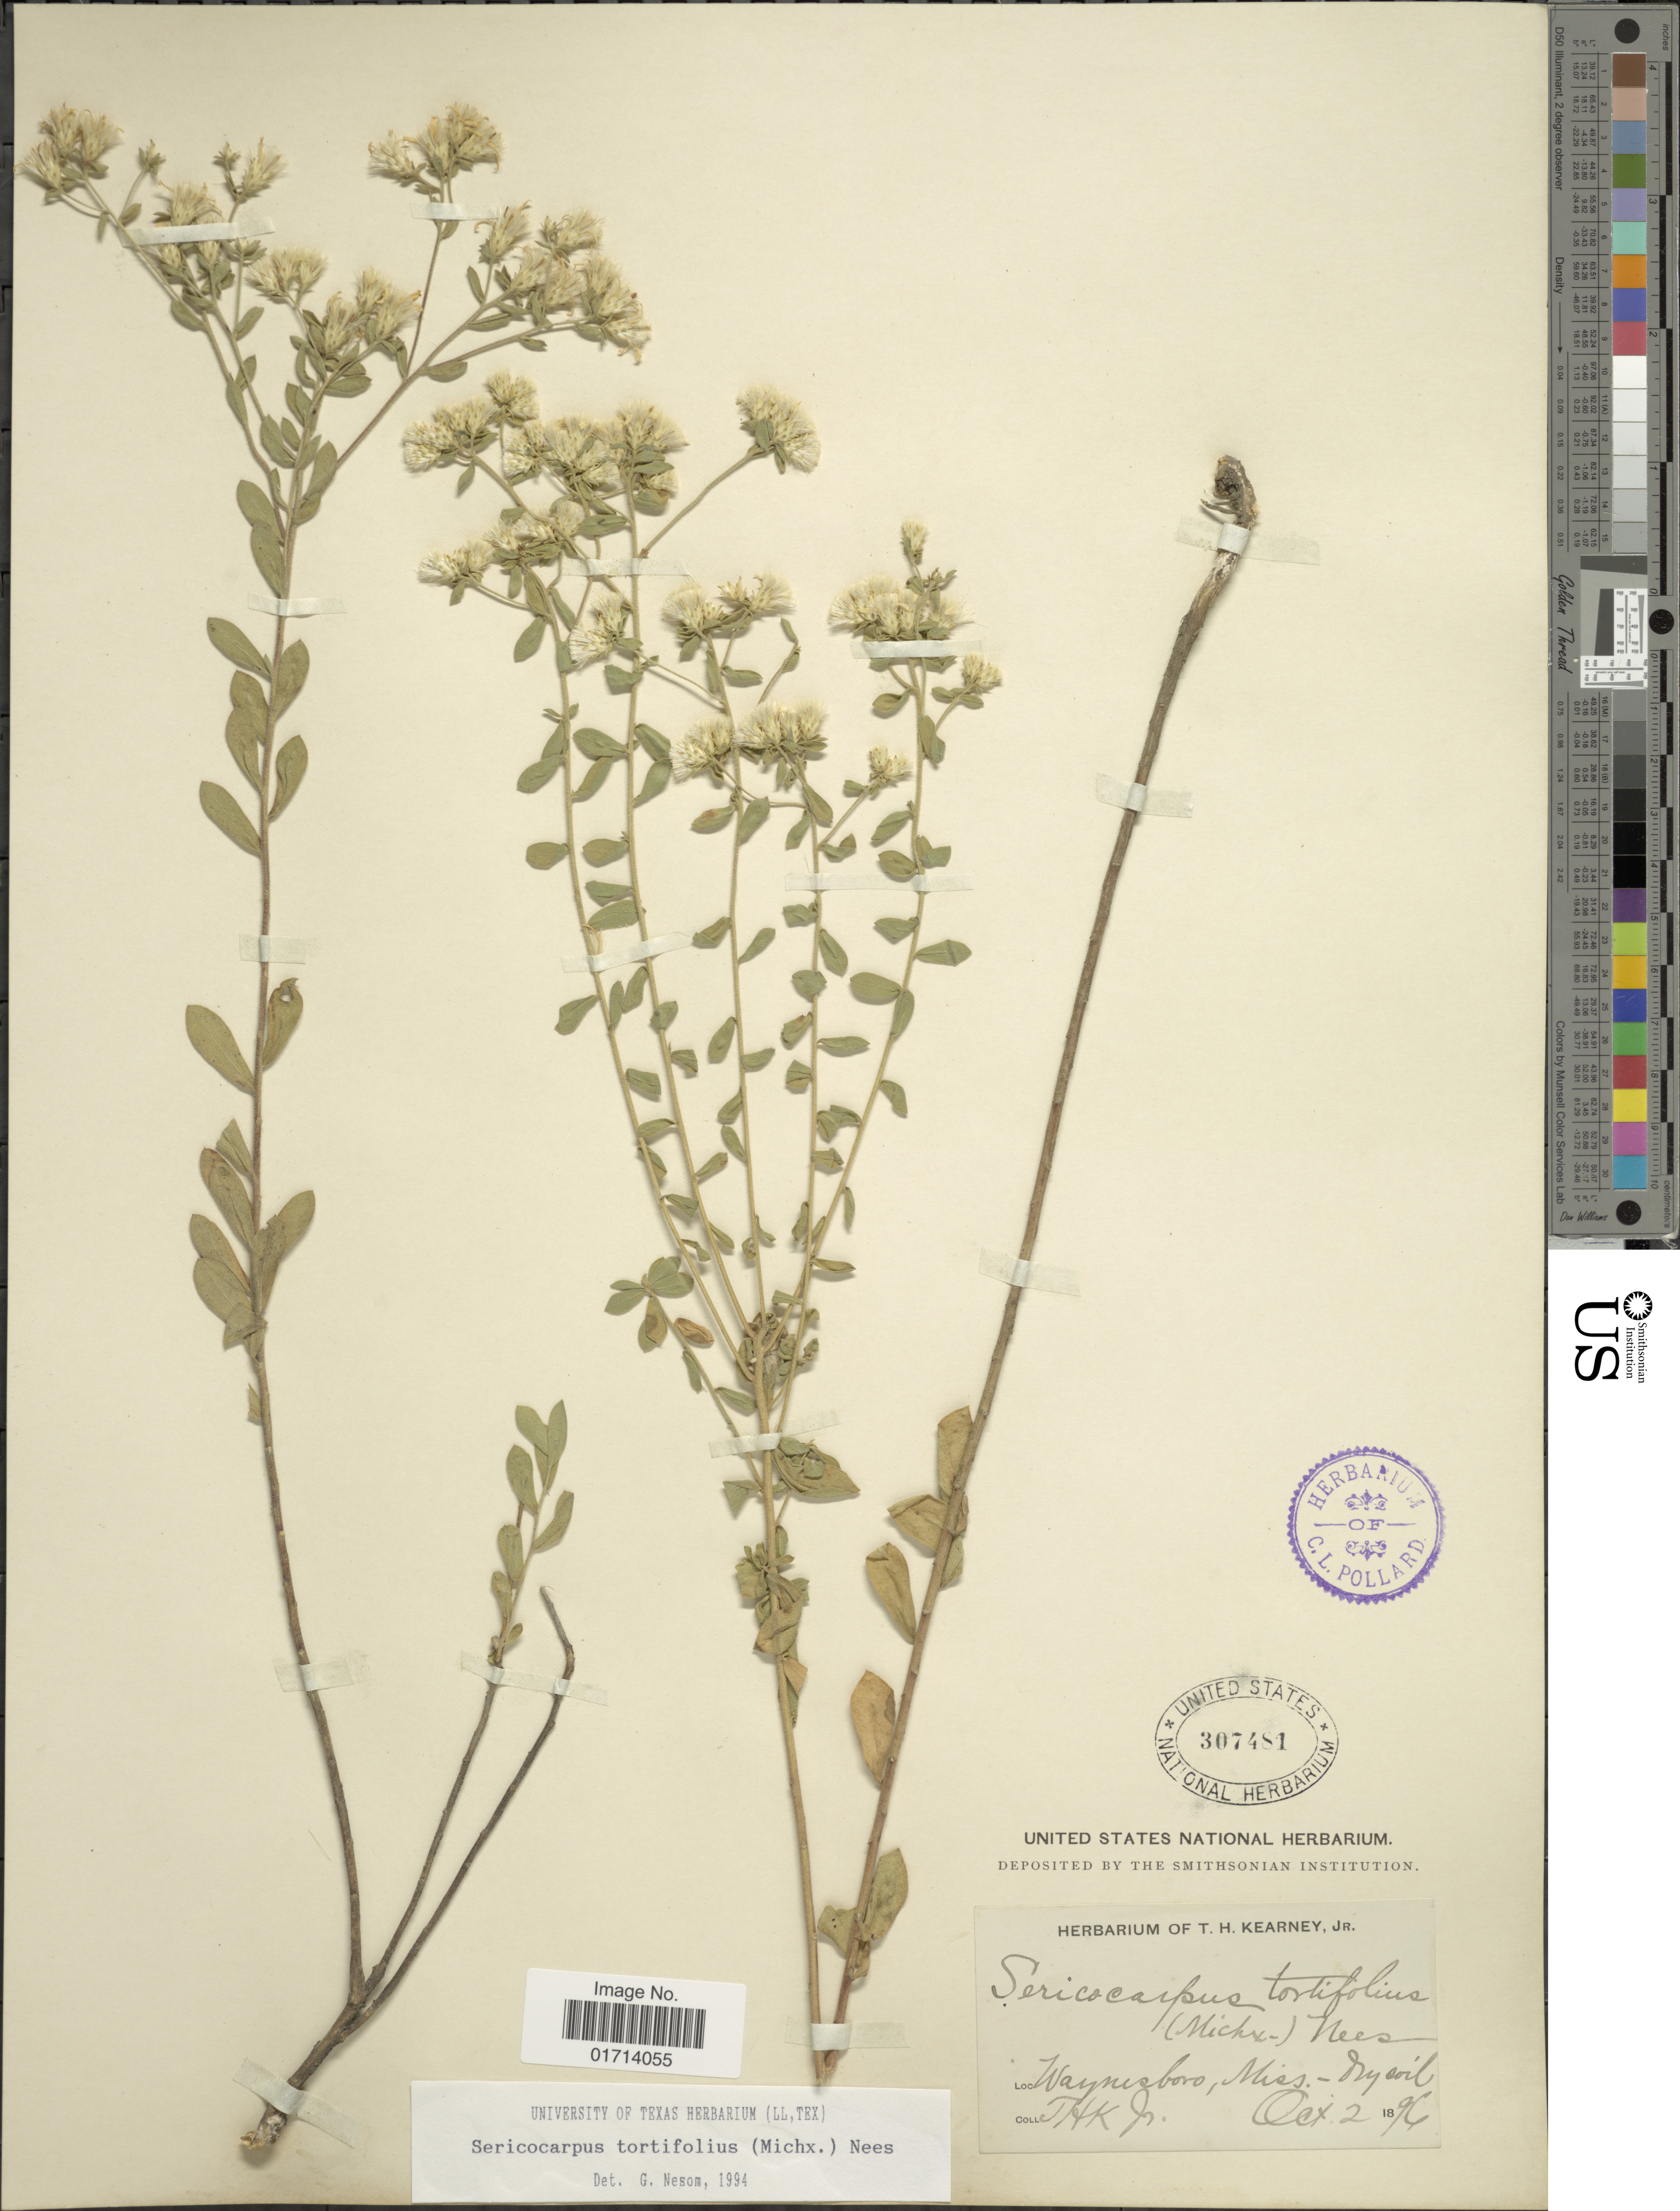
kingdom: Plantae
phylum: Tracheophyta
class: Magnoliopsida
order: Asterales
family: Asteraceae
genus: Sericocarpus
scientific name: Sericocarpus tortifolius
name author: (Michx.) Nees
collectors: T. H. Kearney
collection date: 1896-10-02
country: United States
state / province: Mississippi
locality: Waynesboro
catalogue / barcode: US 307481